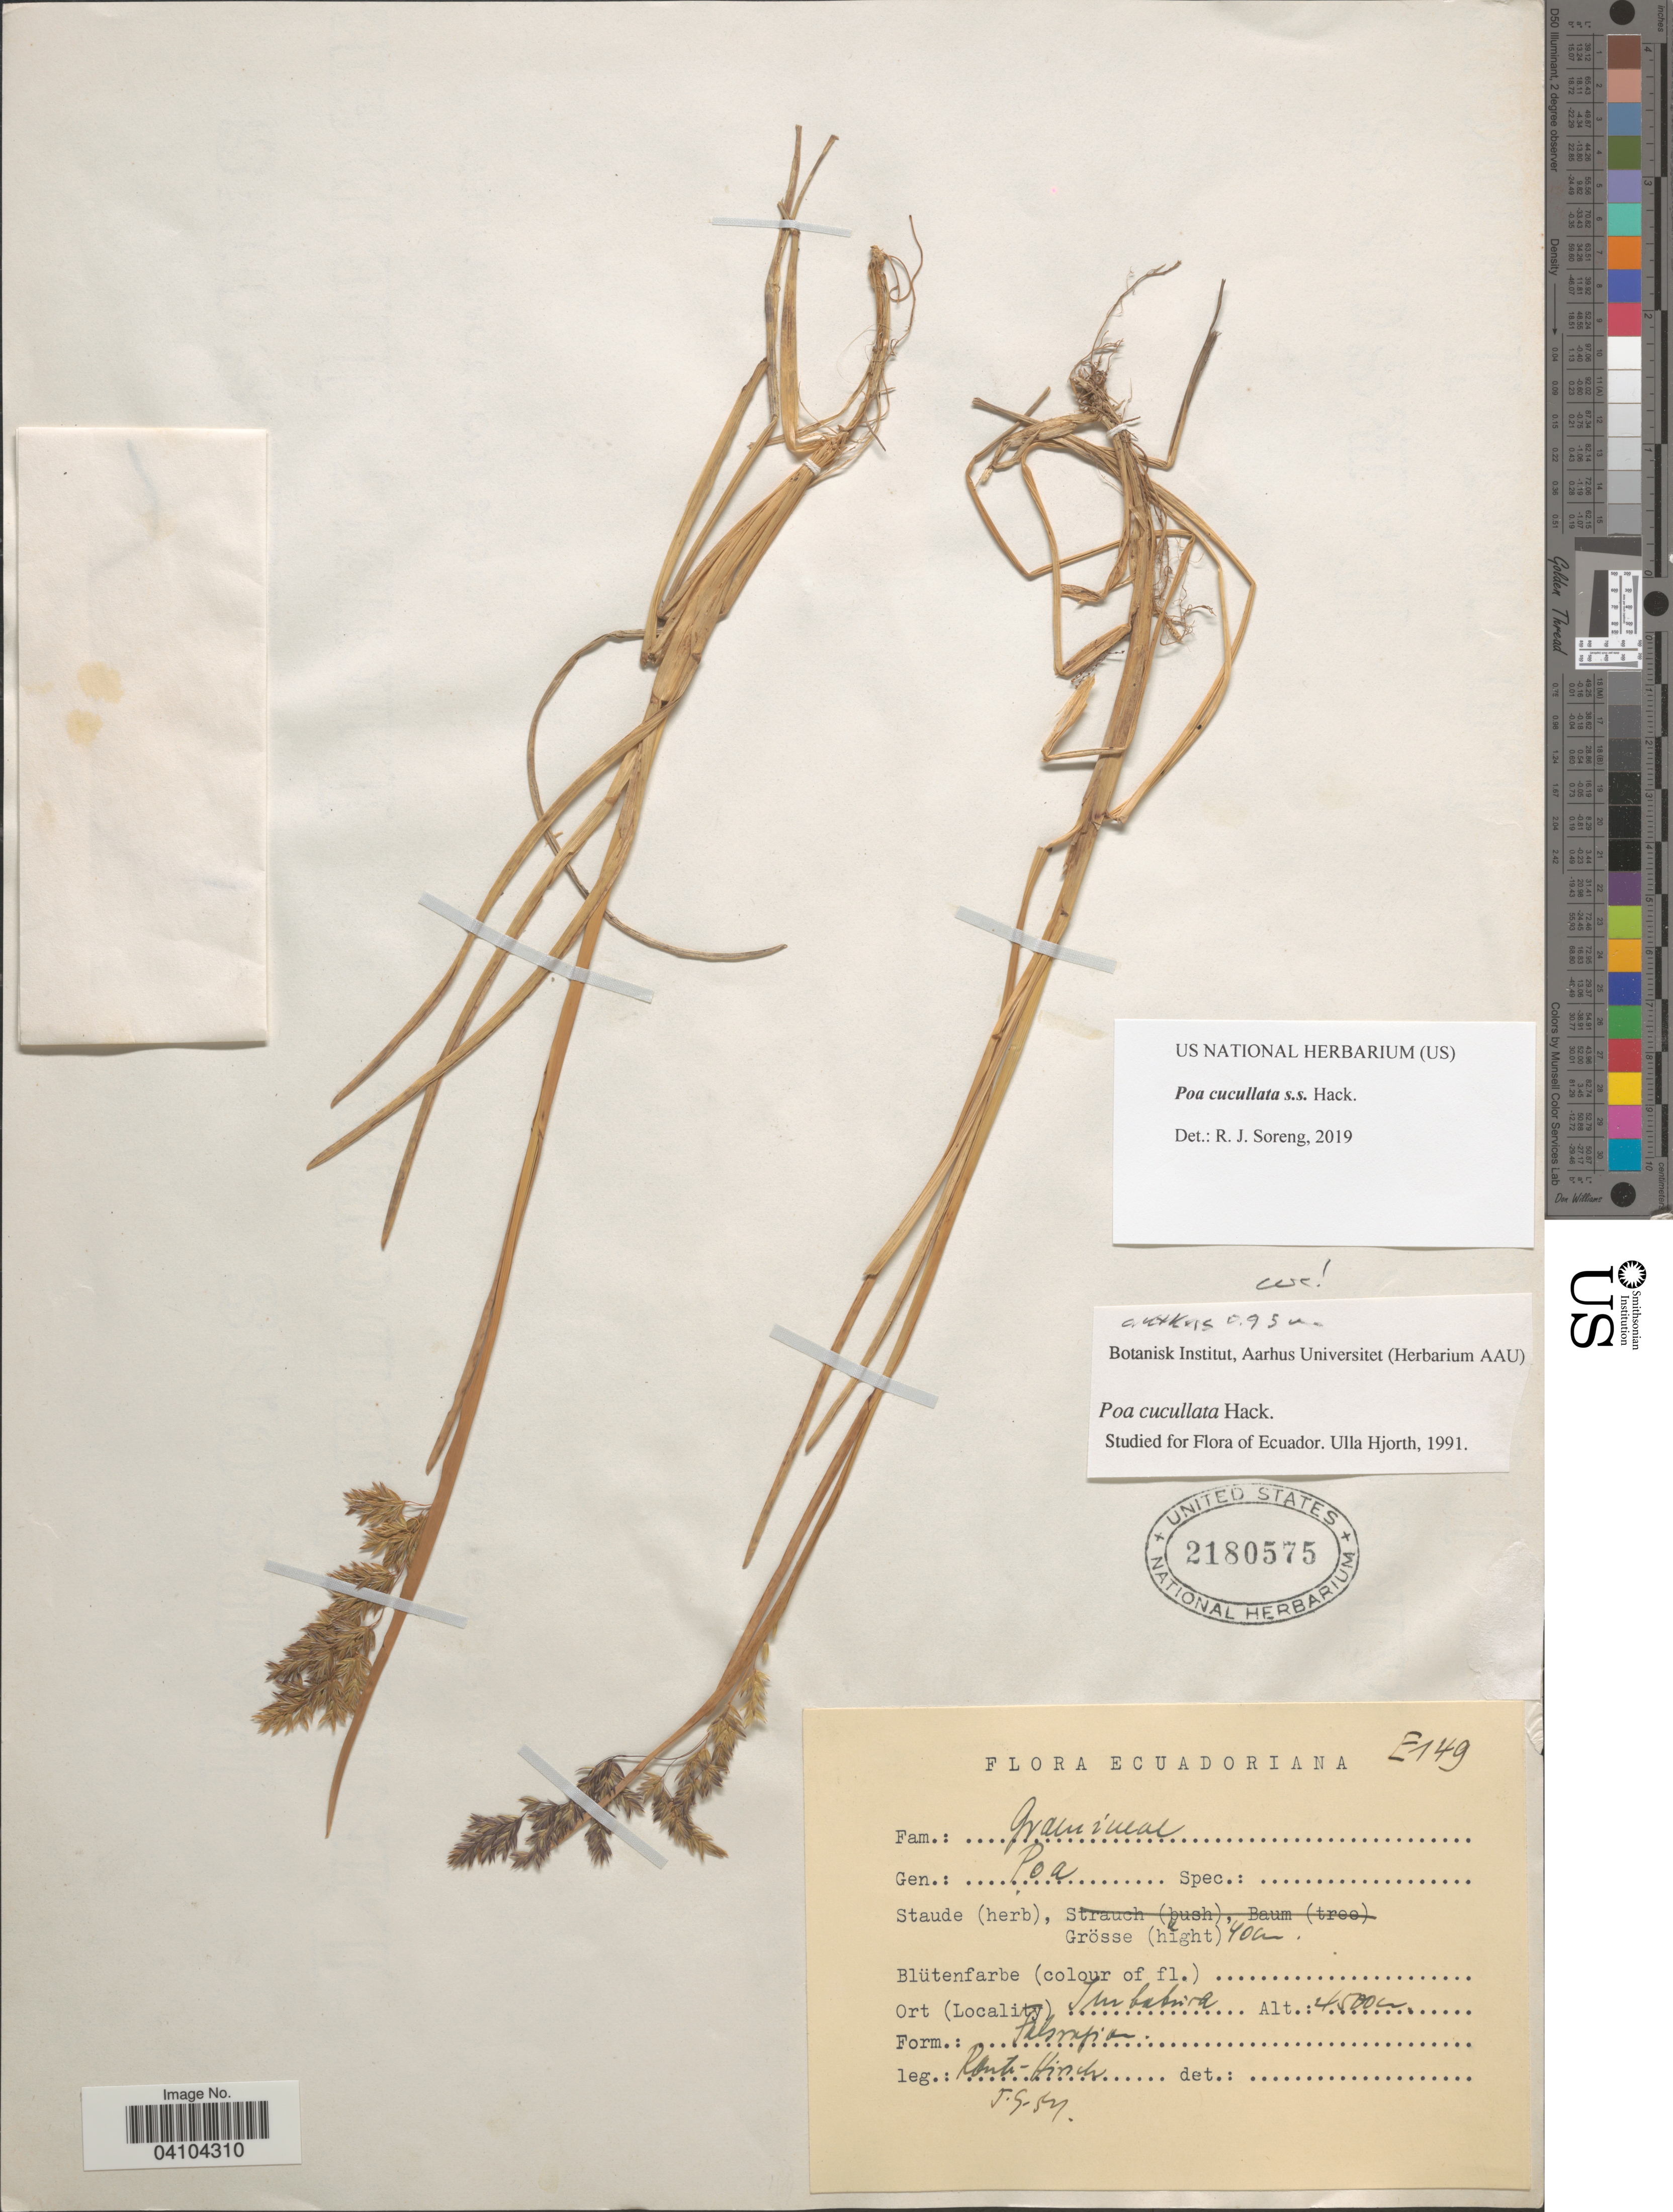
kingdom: Plantae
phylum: Tracheophyta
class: Liliopsida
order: Poales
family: Poaceae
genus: Poa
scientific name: Poa cucullata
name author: Hack.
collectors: W. Rauh & G. Hirsch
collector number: E149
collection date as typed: Transcribed d/m/y: 5/9/57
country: Ecuador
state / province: Imbabura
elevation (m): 4500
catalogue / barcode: US 2180575